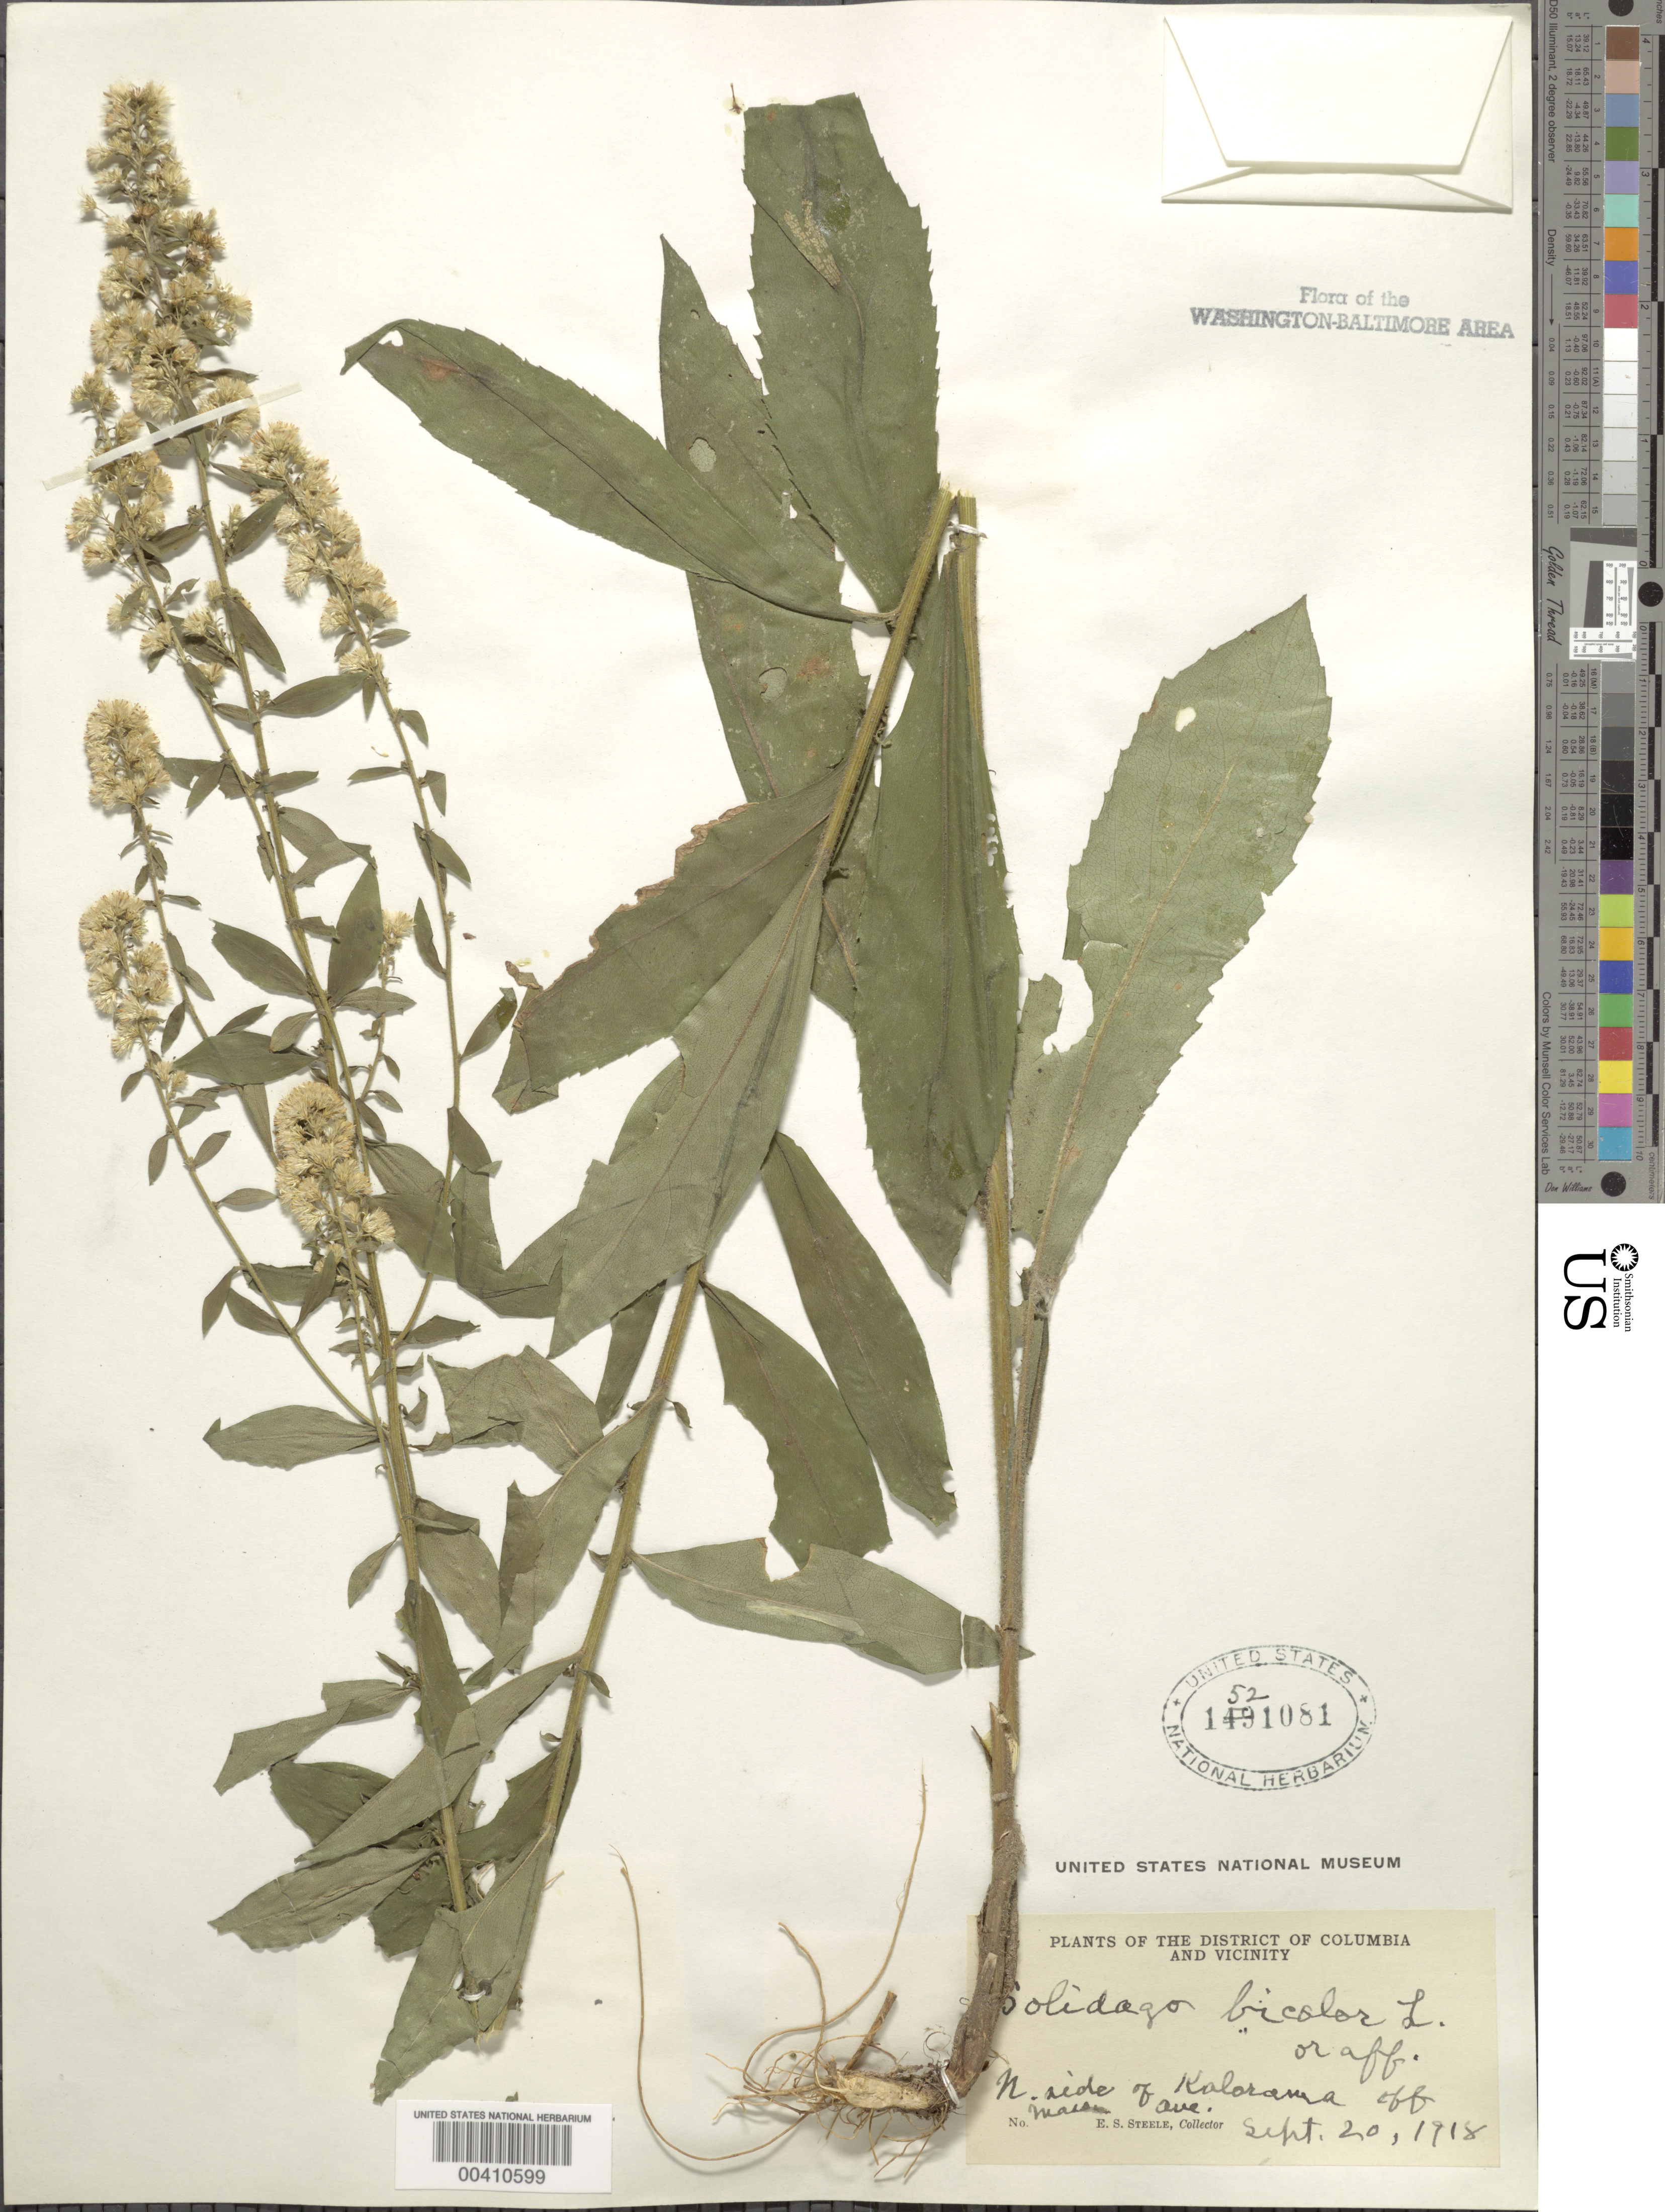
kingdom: Plantae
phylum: Tracheophyta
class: Magnoliopsida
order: Asterales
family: Asteraceae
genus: Solidago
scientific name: Solidago bicolor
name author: L.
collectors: E. Steele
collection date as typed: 20 Sep 1918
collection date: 1918-09-20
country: United States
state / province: District of Columbia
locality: North side of Kalorama of Massachusetts Ave. Rock Creek Park & vicinity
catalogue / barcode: US 1521081